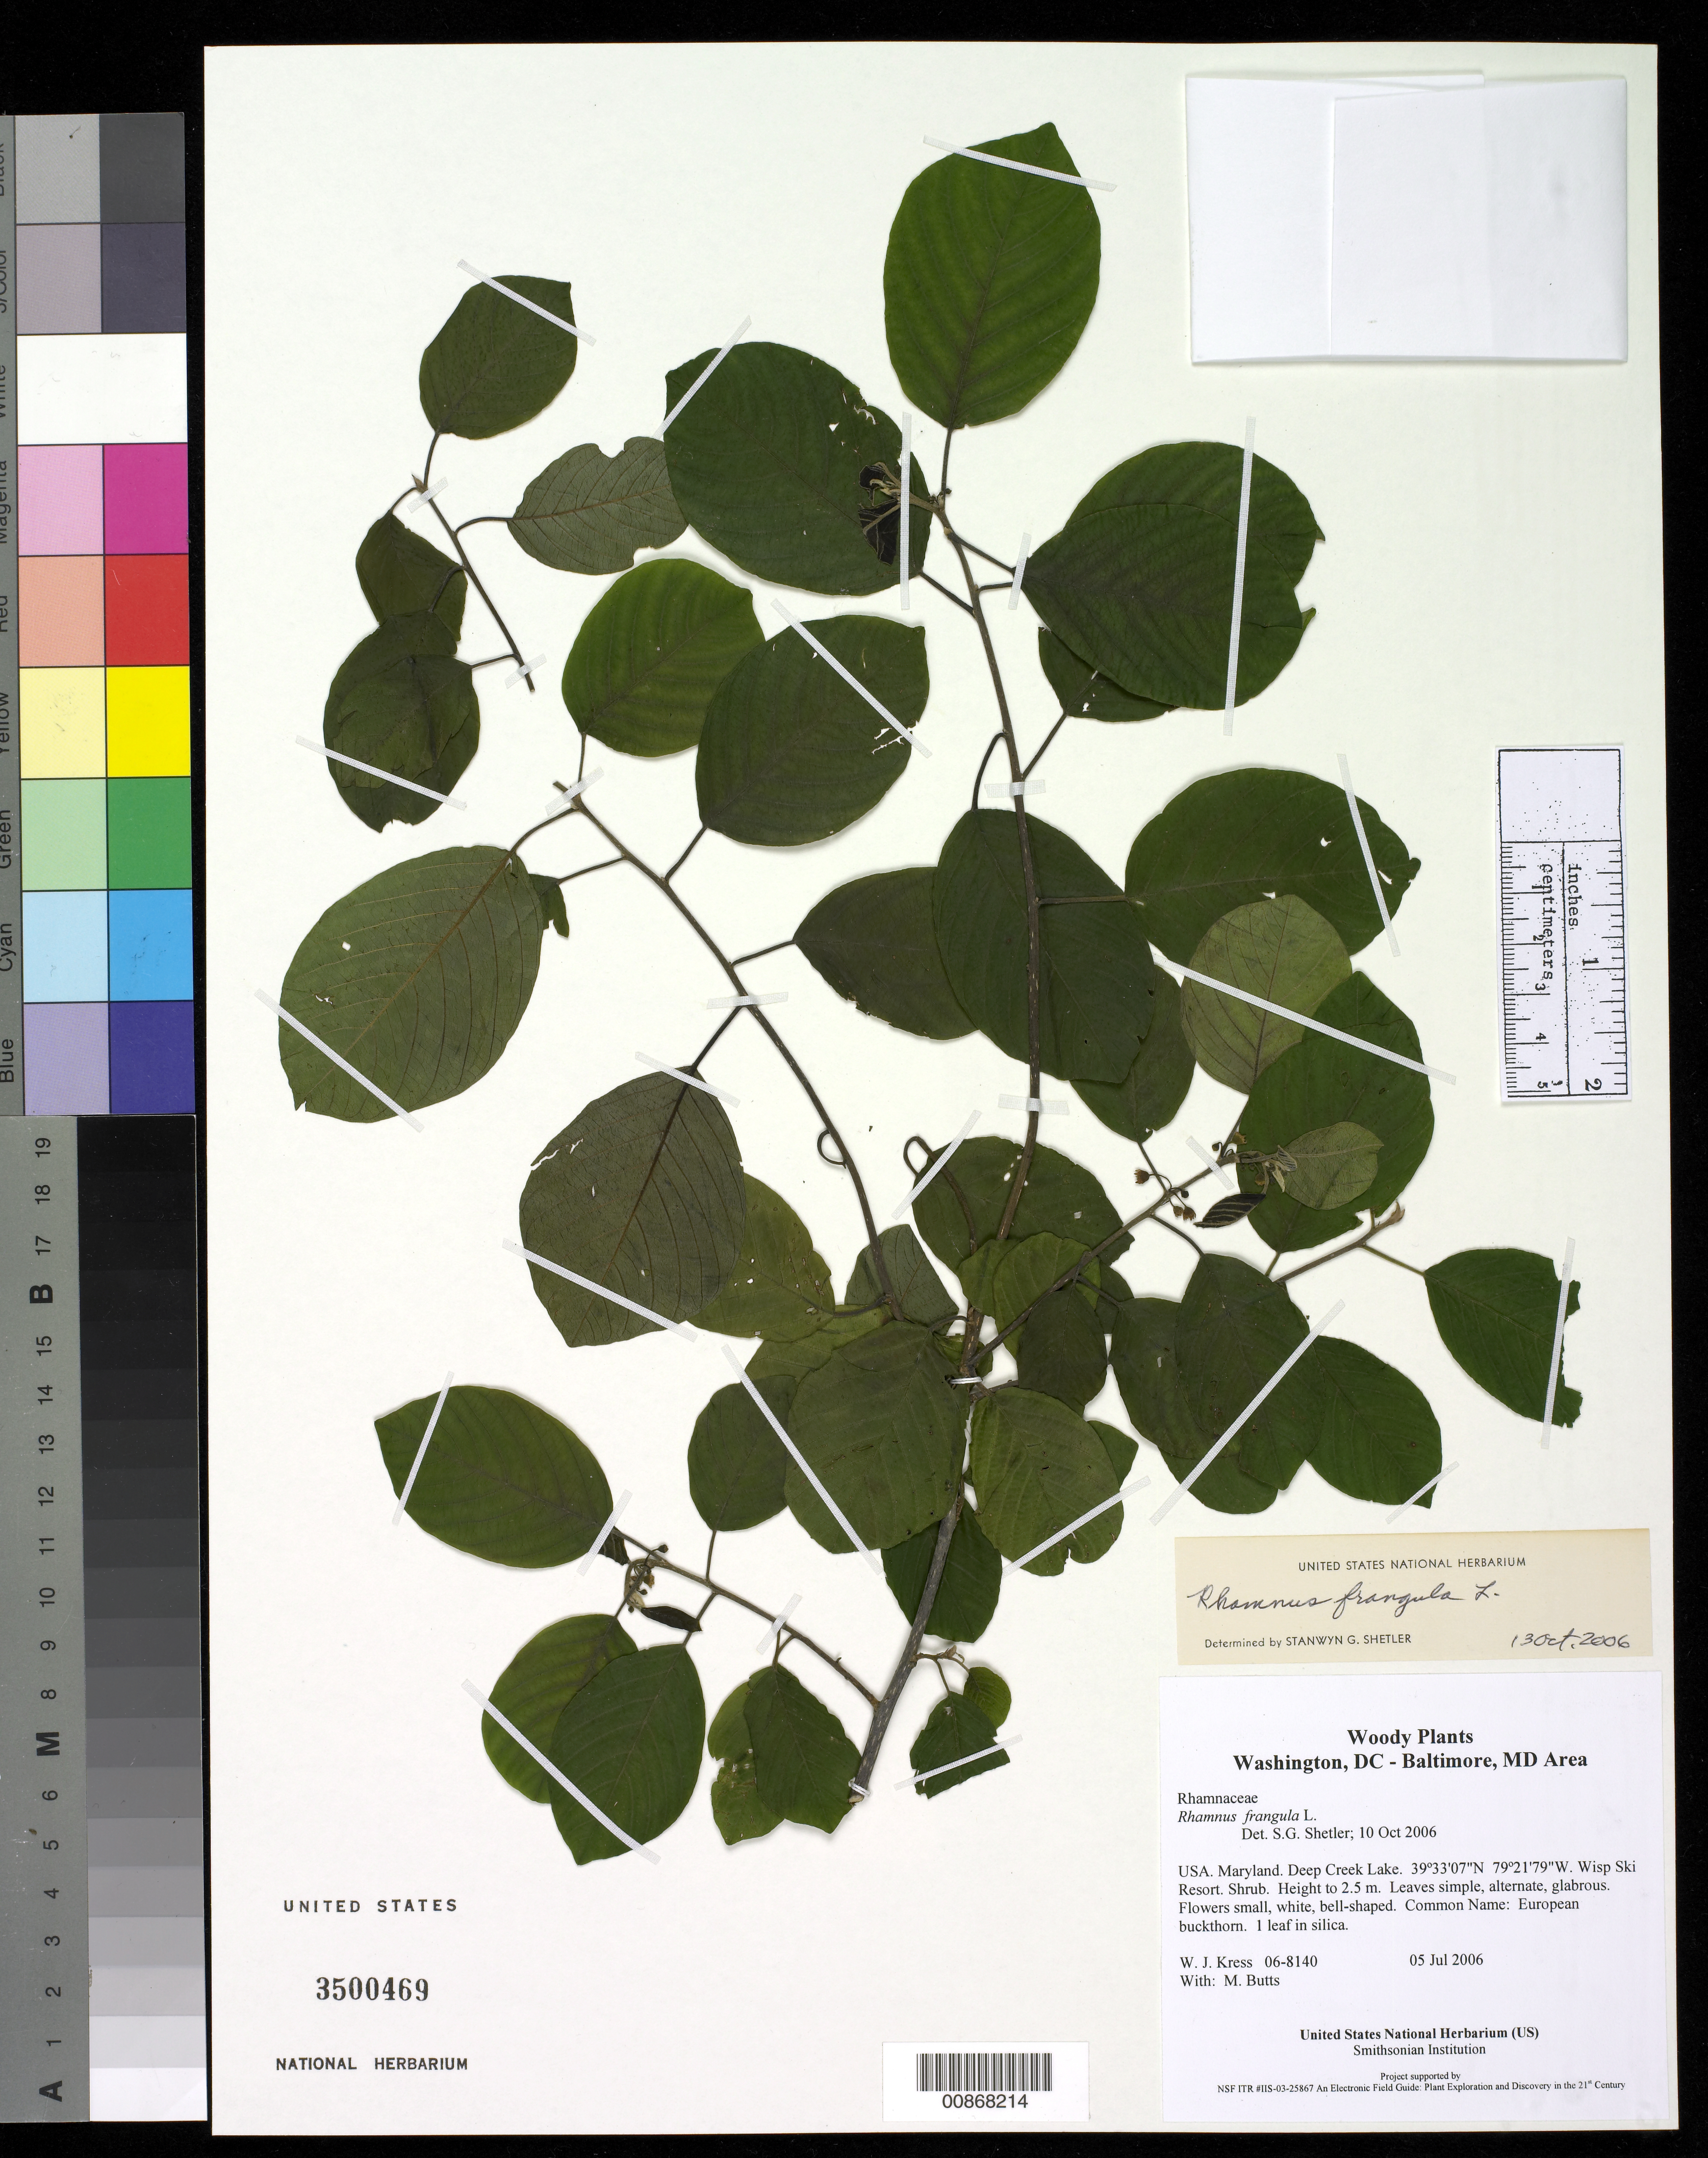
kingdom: Plantae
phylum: Tracheophyta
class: Magnoliopsida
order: Rosales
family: Rhamnaceae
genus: Frangula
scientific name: Frangula alnus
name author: Mill.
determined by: Strong, M. T., (US), Smithsonian Institution - National Museum of Natural History (UNITED STATES)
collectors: W. J. Kress & M. B. Butts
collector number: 06-8140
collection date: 2006-07-05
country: United States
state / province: Maryland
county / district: Garrett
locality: Deep Creek Lake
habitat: Wisp Ski Resort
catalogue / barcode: US 3500469